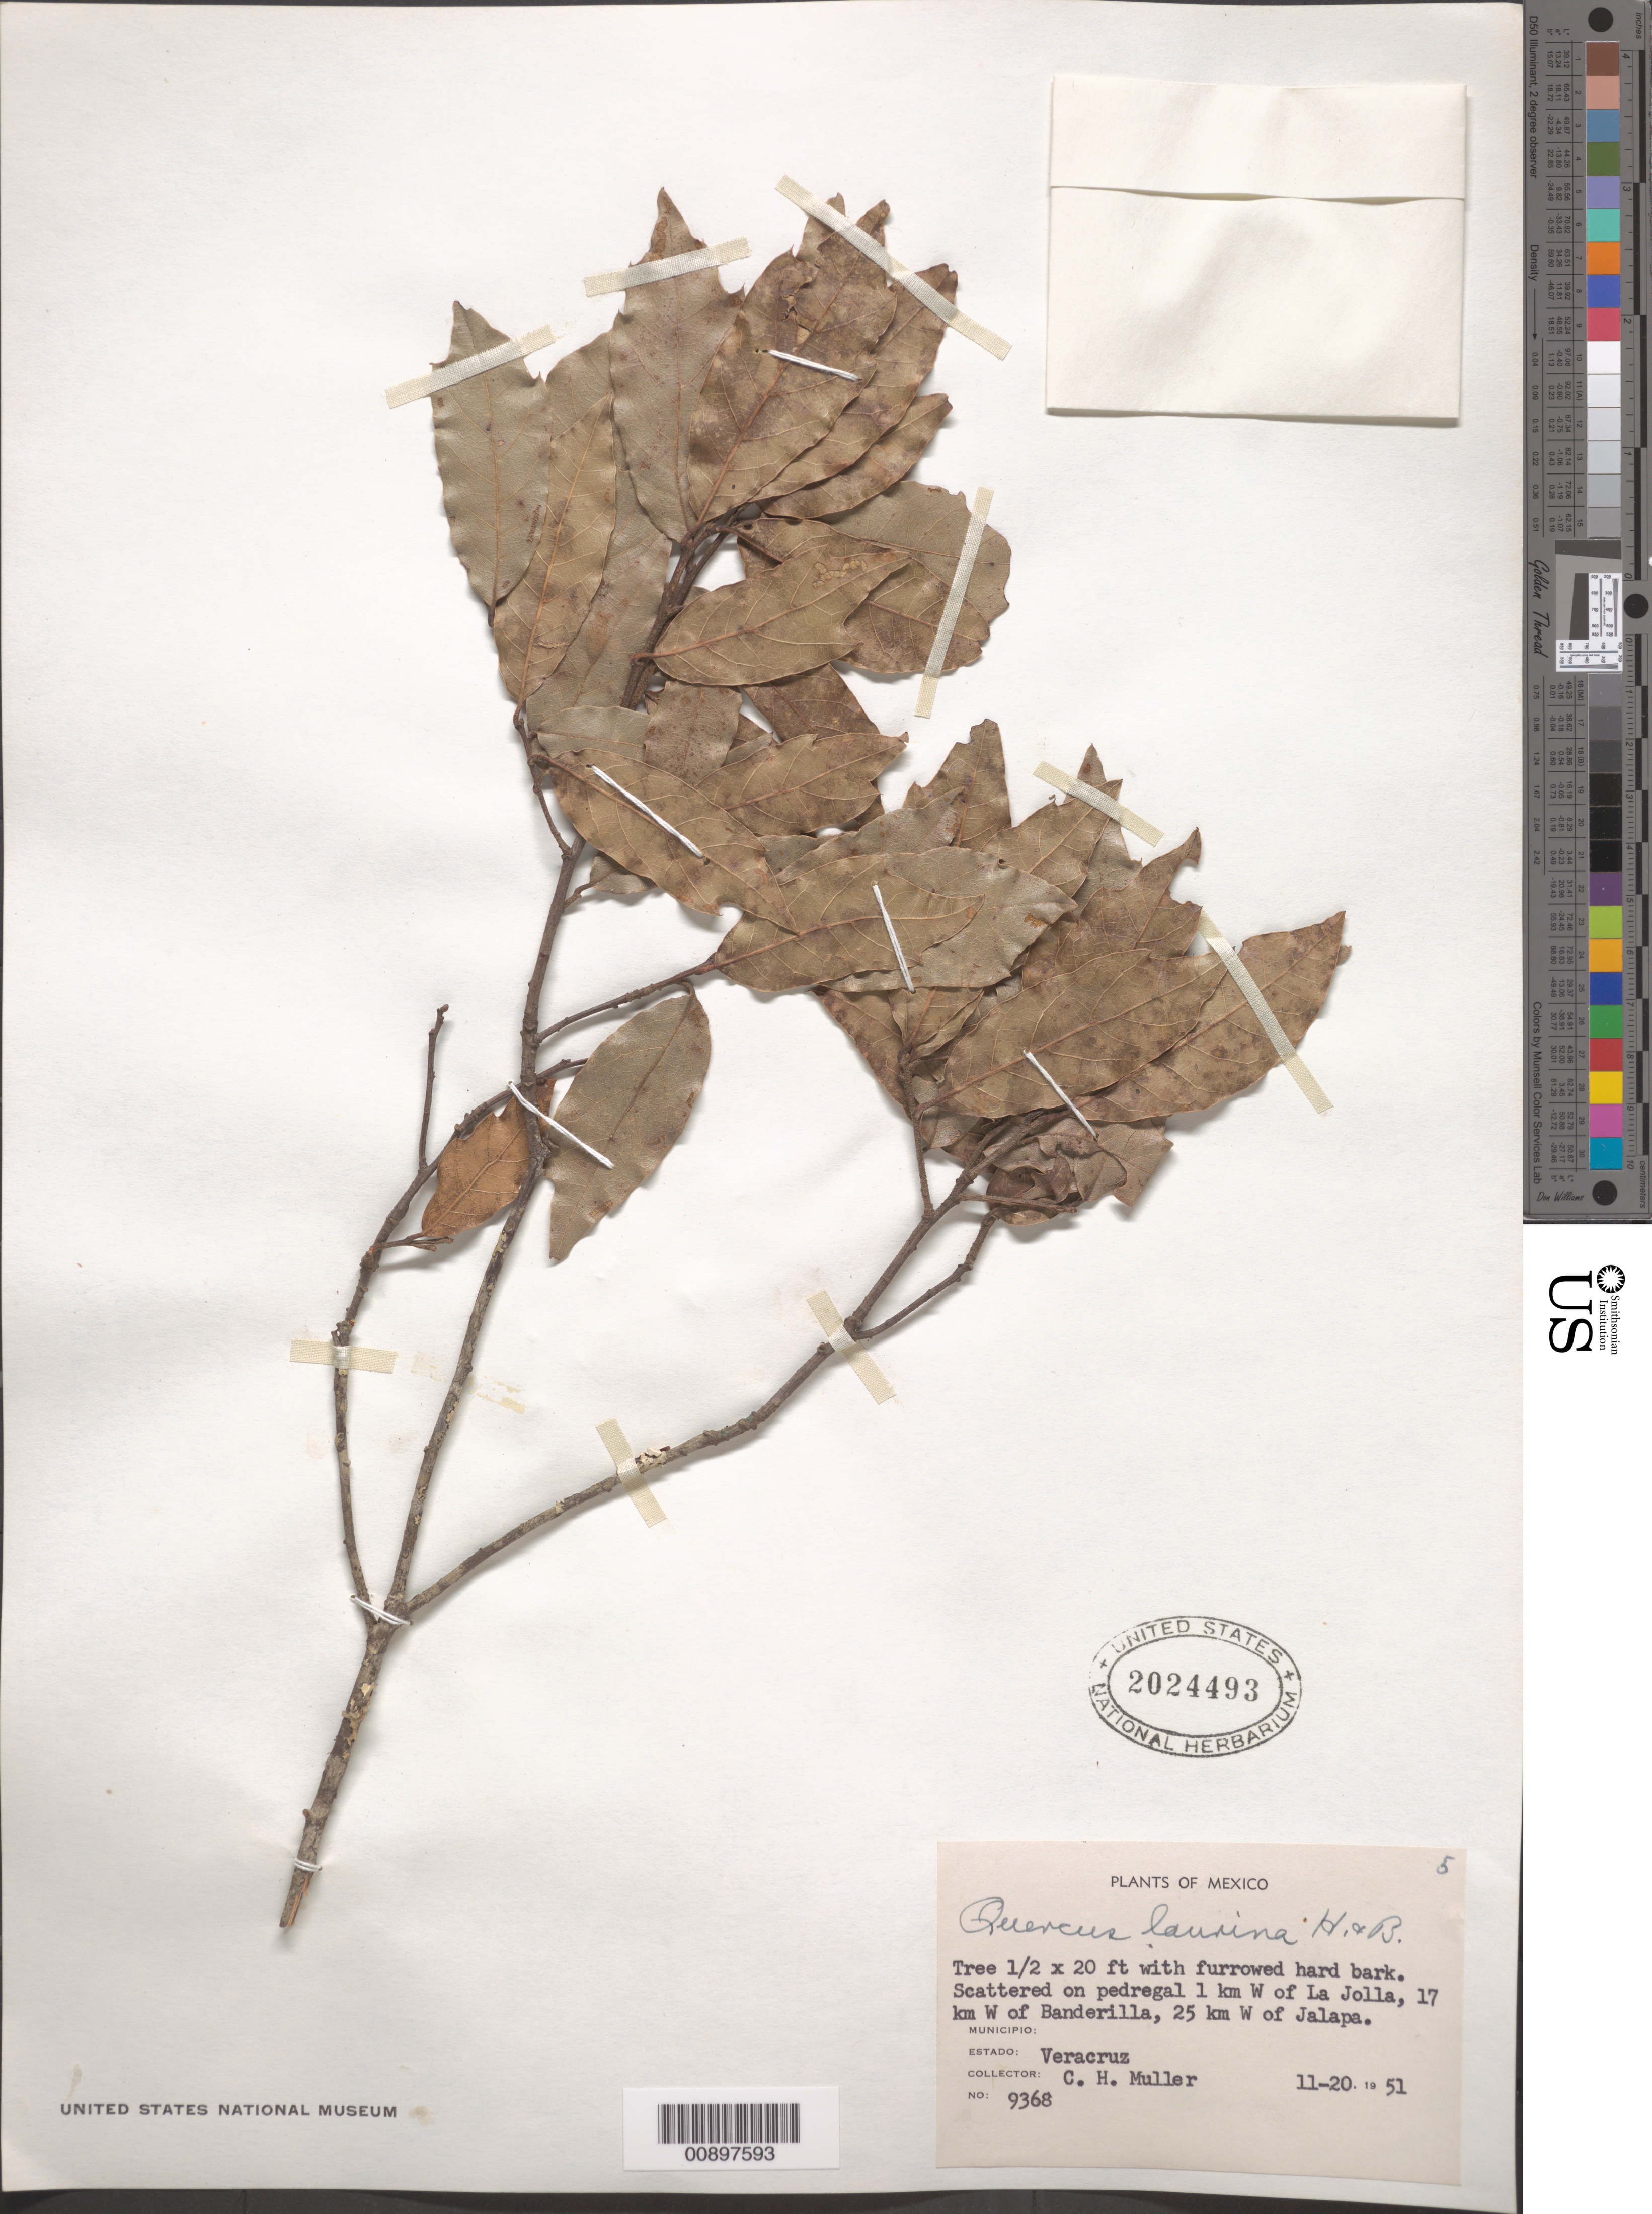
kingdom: Plantae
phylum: Tracheophyta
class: Magnoliopsida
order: Fagales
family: Fagaceae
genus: Quercus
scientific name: Quercus laurina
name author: Humb. & Bonpl.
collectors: C. H. Muller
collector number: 9368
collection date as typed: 20 Nov 1951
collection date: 1951-11-20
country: Mexico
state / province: Veracruz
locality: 1 km W of La Jolla, 17 km W of Banderilla, 25 km W of Jalapa.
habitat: On pedregal.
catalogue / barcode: US 2024493